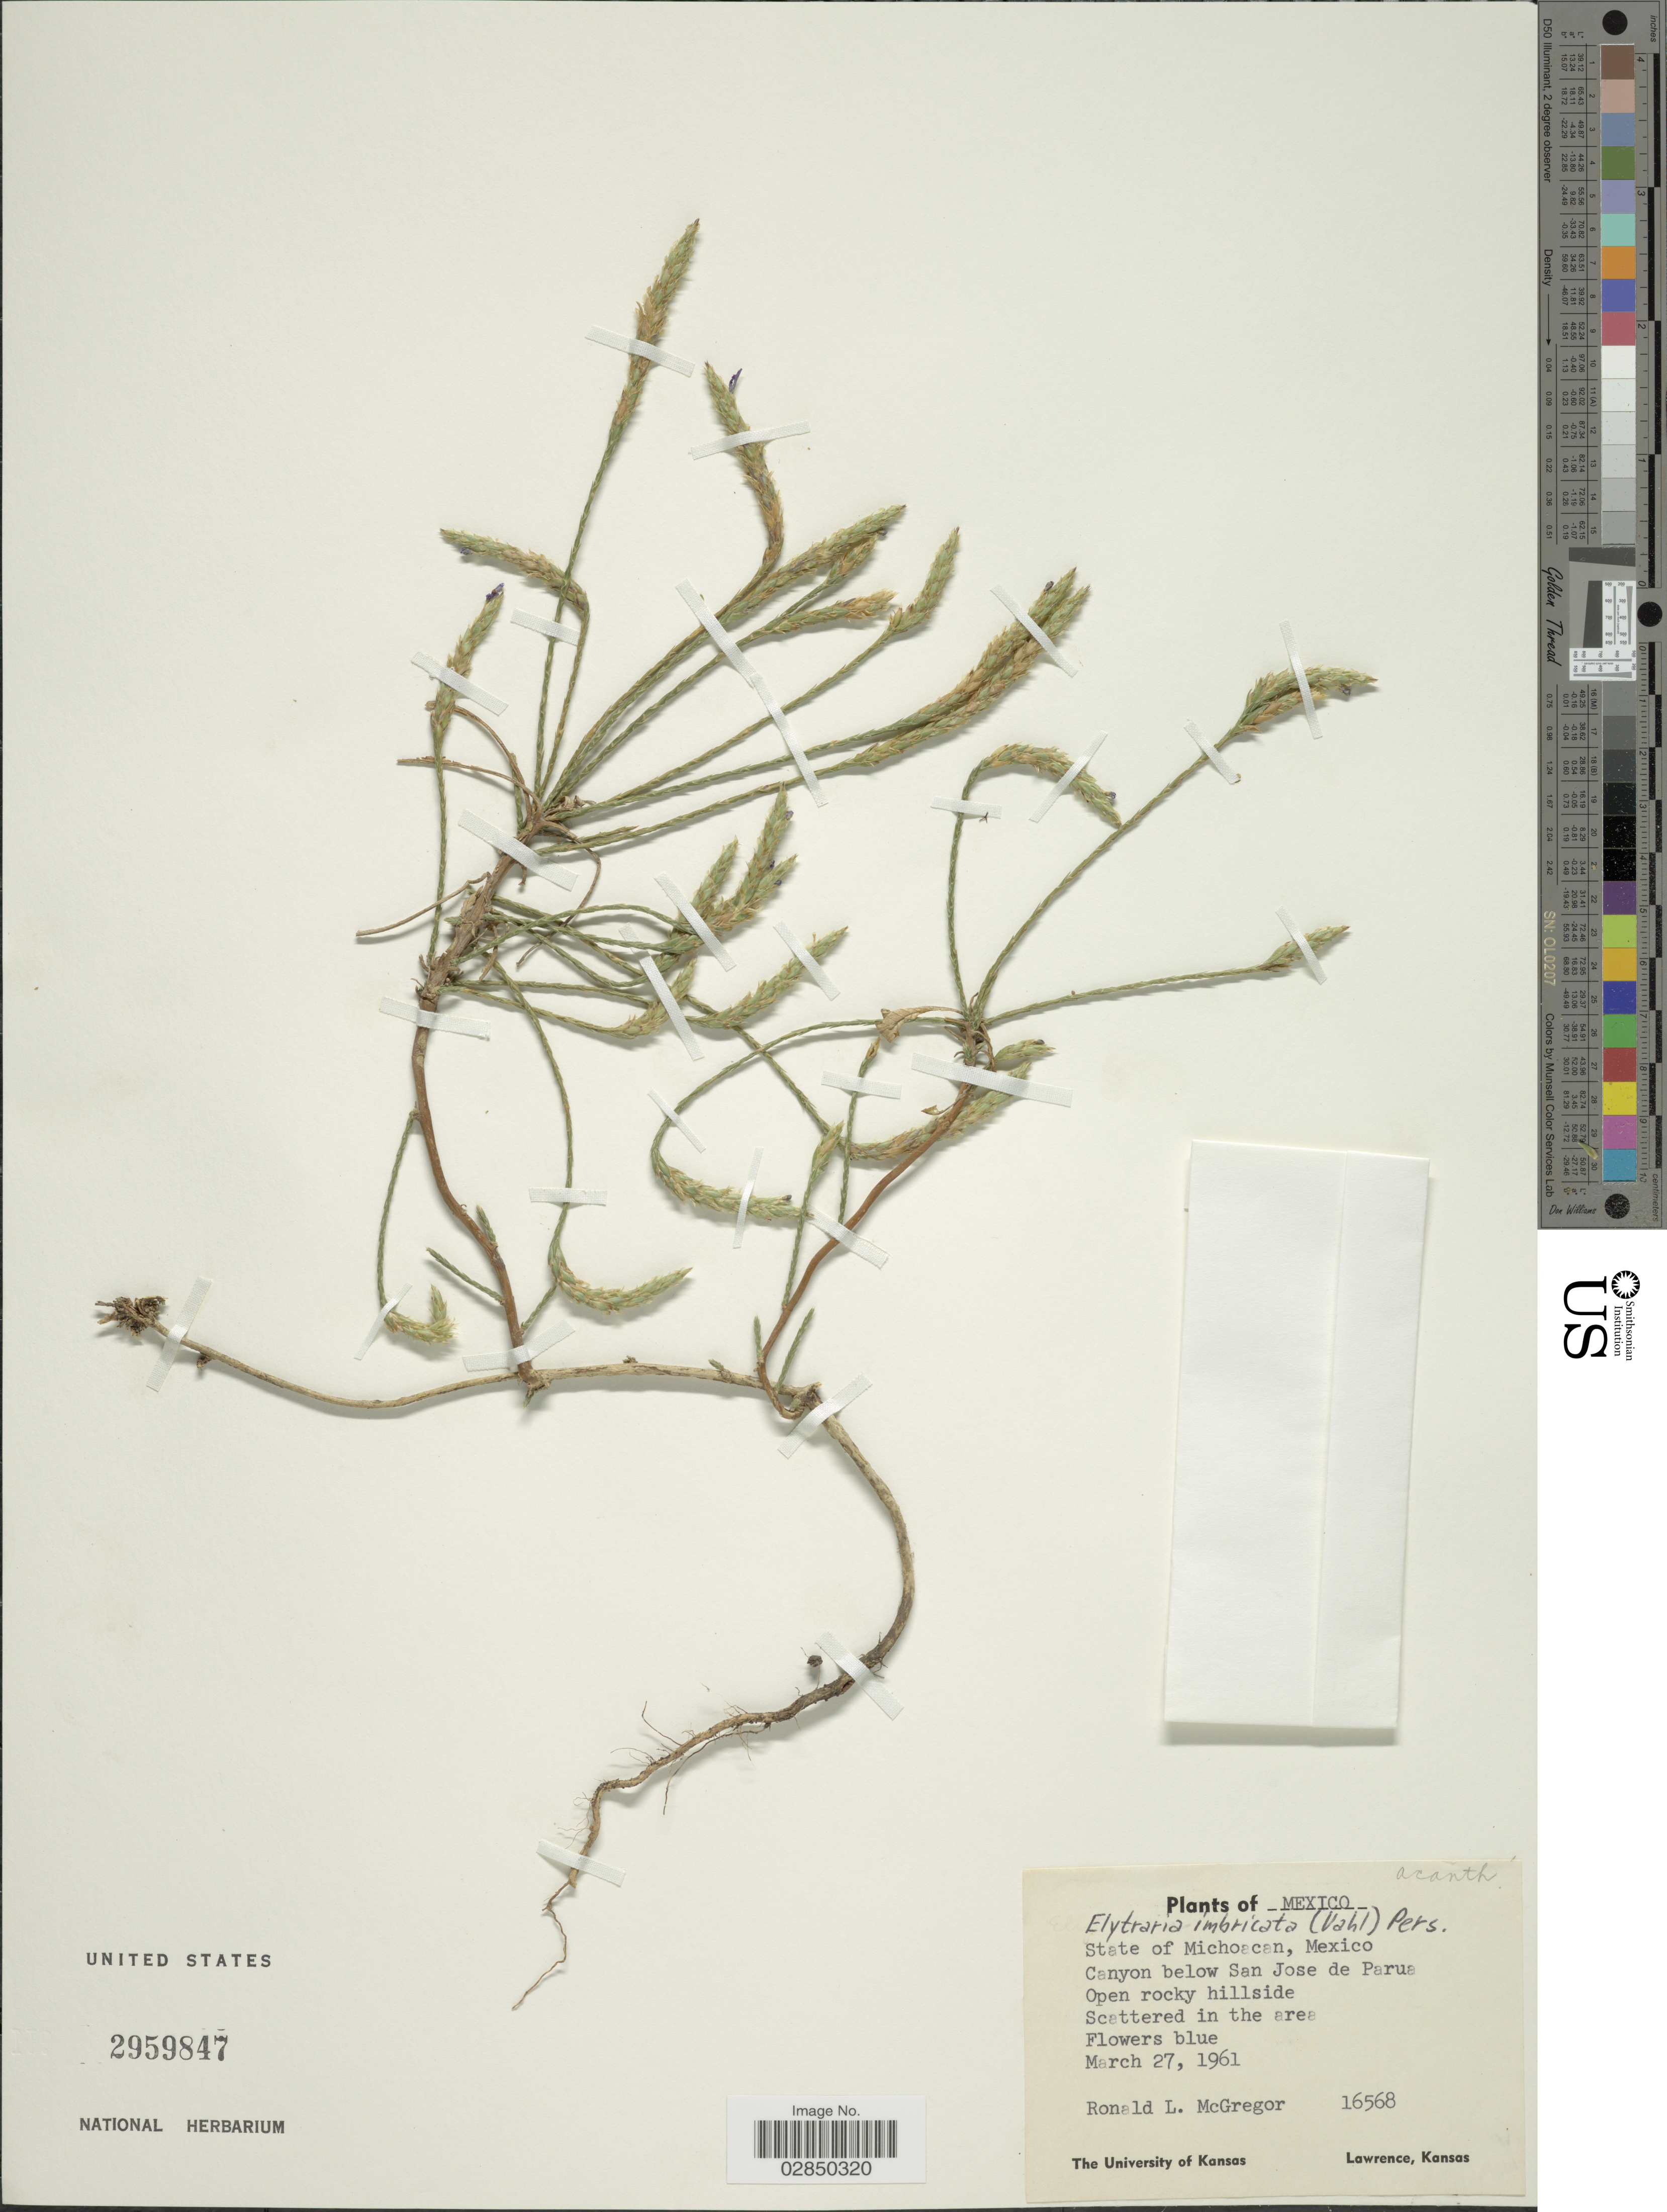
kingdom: Plantae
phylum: Tracheophyta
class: Magnoliopsida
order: Lamiales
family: Acanthaceae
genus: Elytraria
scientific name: Elytraria imbricata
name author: (Vahl) Pers.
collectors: R. L. McGregor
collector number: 16568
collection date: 1961-03-27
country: Mexico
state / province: Michoacán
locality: Canyon below San Jose de Parua.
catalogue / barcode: US 2959847